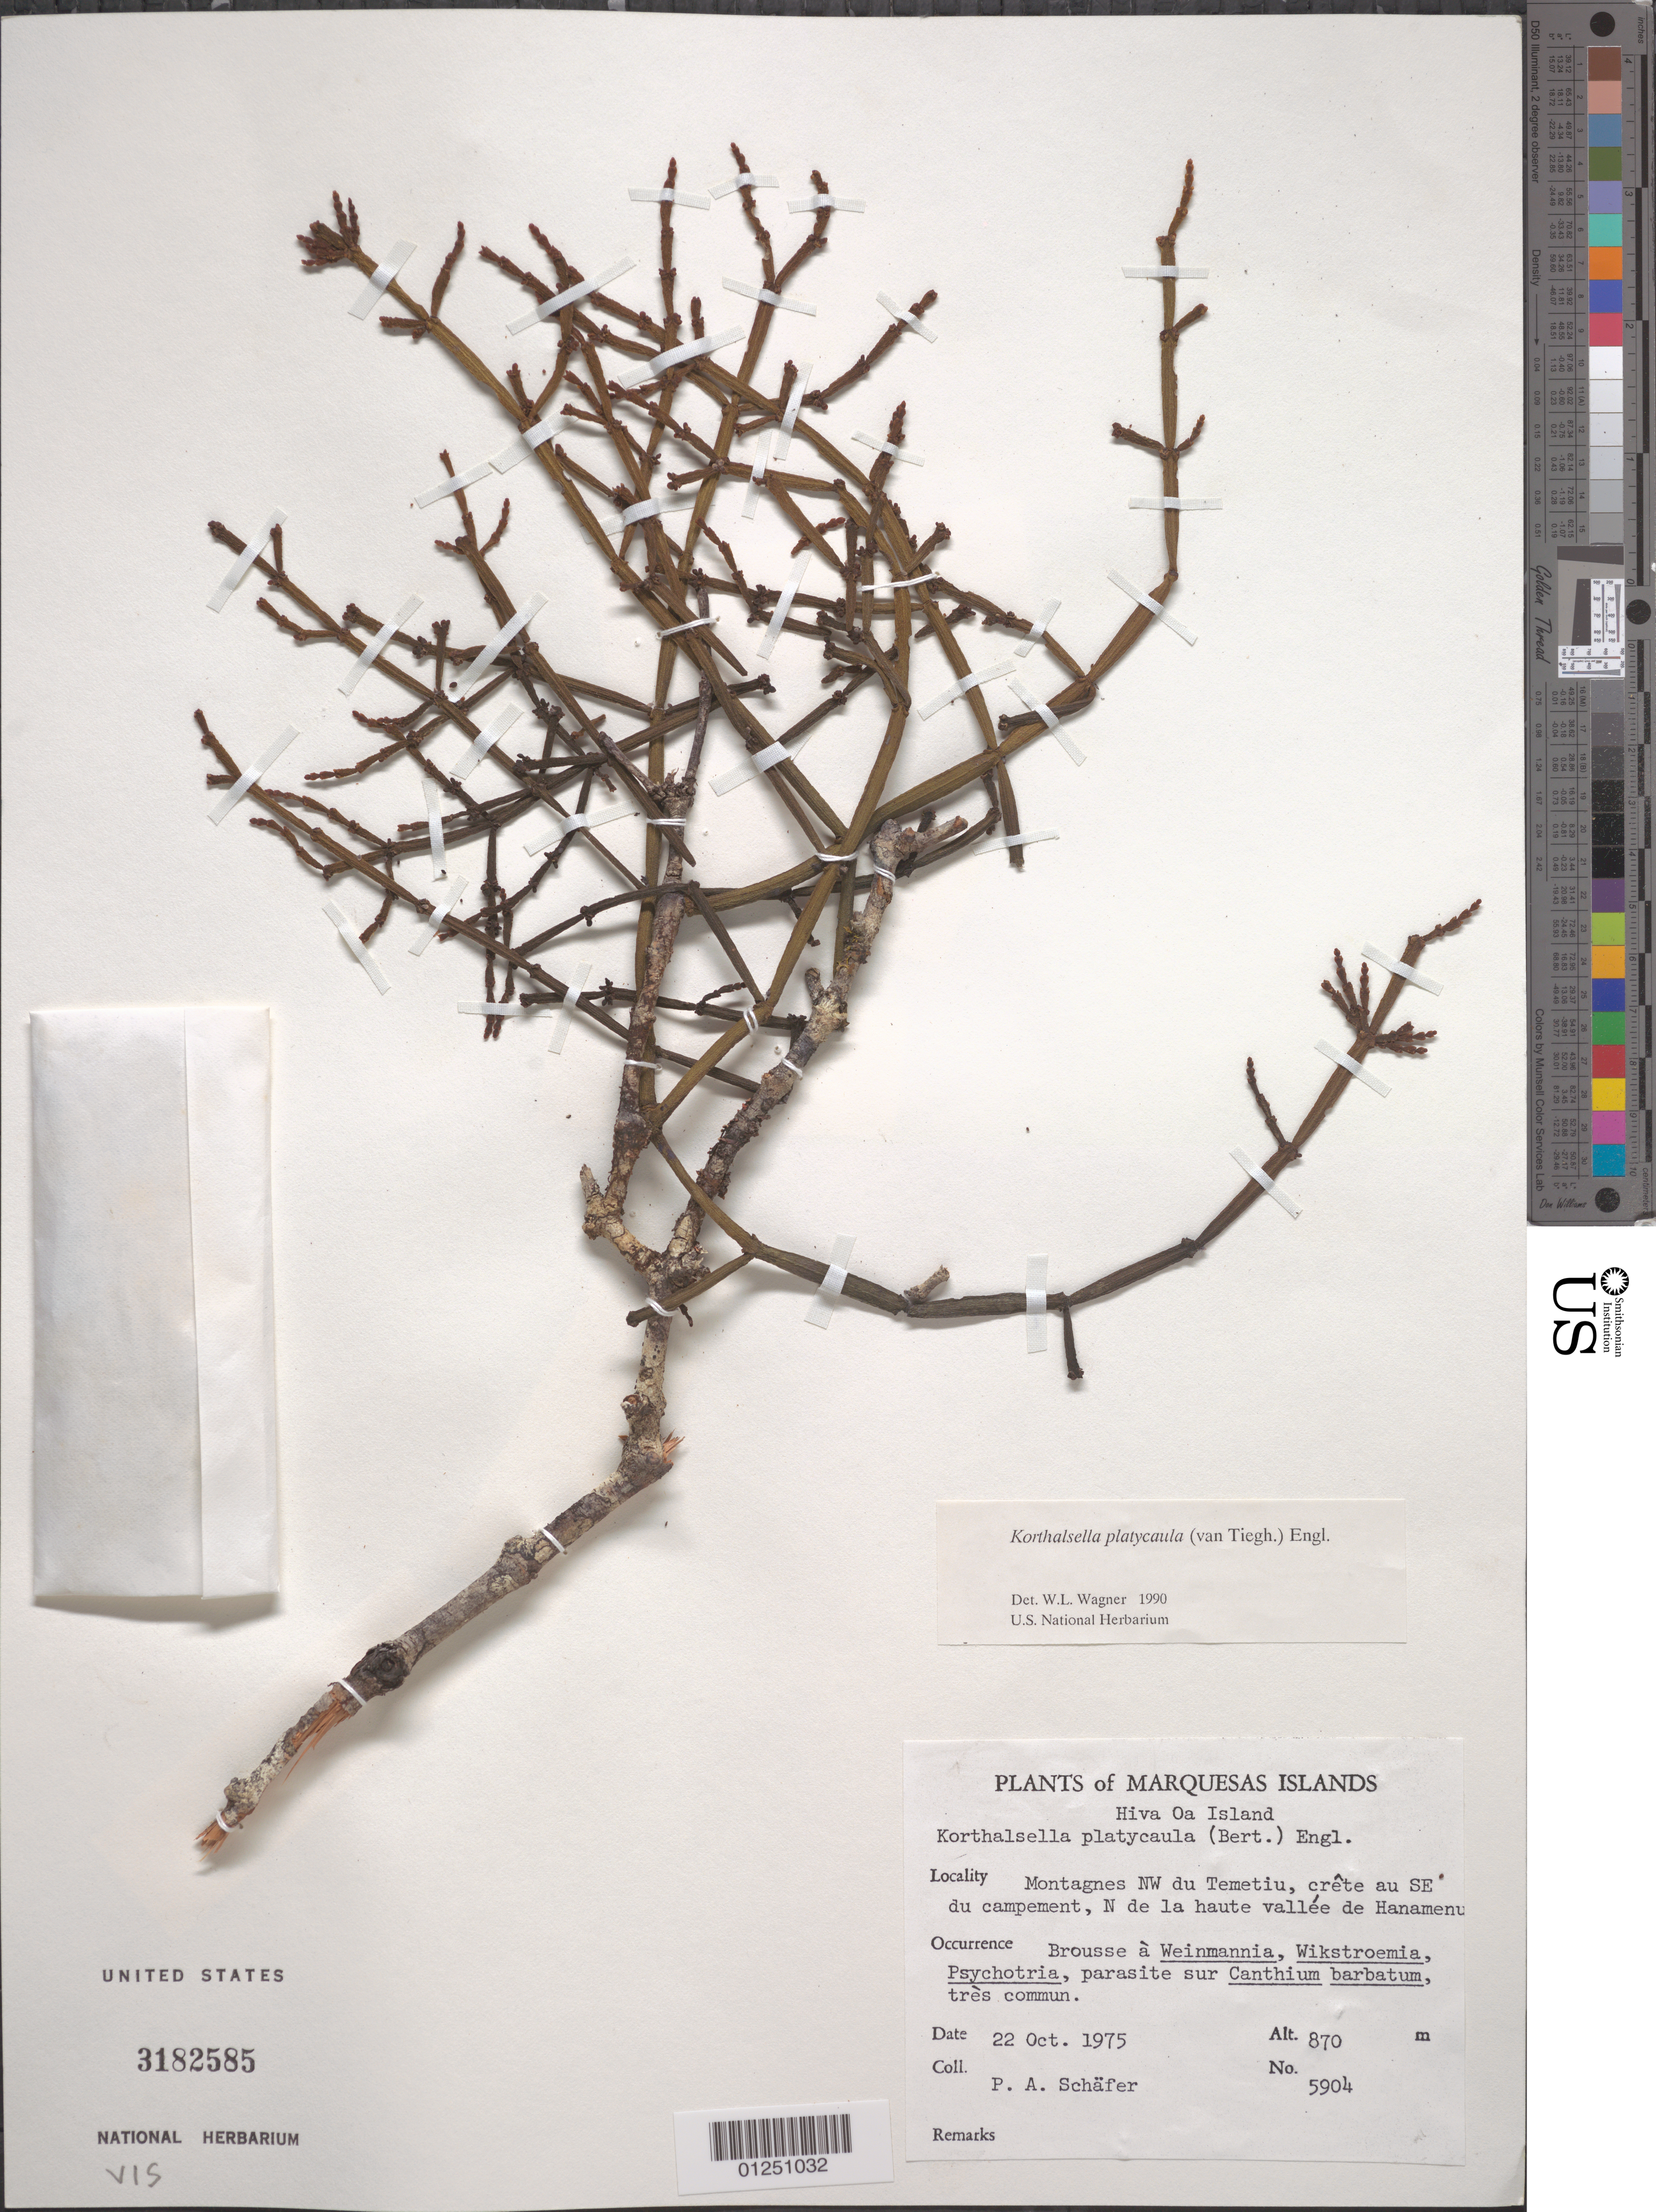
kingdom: Plantae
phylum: Tracheophyta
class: Magnoliopsida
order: Santalales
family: Viscaceae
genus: Korthalsella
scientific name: Korthalsella platycaula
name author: (Tiegh.) Engl.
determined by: Wagner, W. L., (BOT), Smithsonian Institution - National Museum of Natural History (UNITED STATES)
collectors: P. A. Schäfer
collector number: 5904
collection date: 1975-10-22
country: French Polynesia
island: Hiva Oa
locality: Montagnes NW du Temetiu, crête au SE du campement, N de la haute vallée de Hanamenu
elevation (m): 870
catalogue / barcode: US 3182585